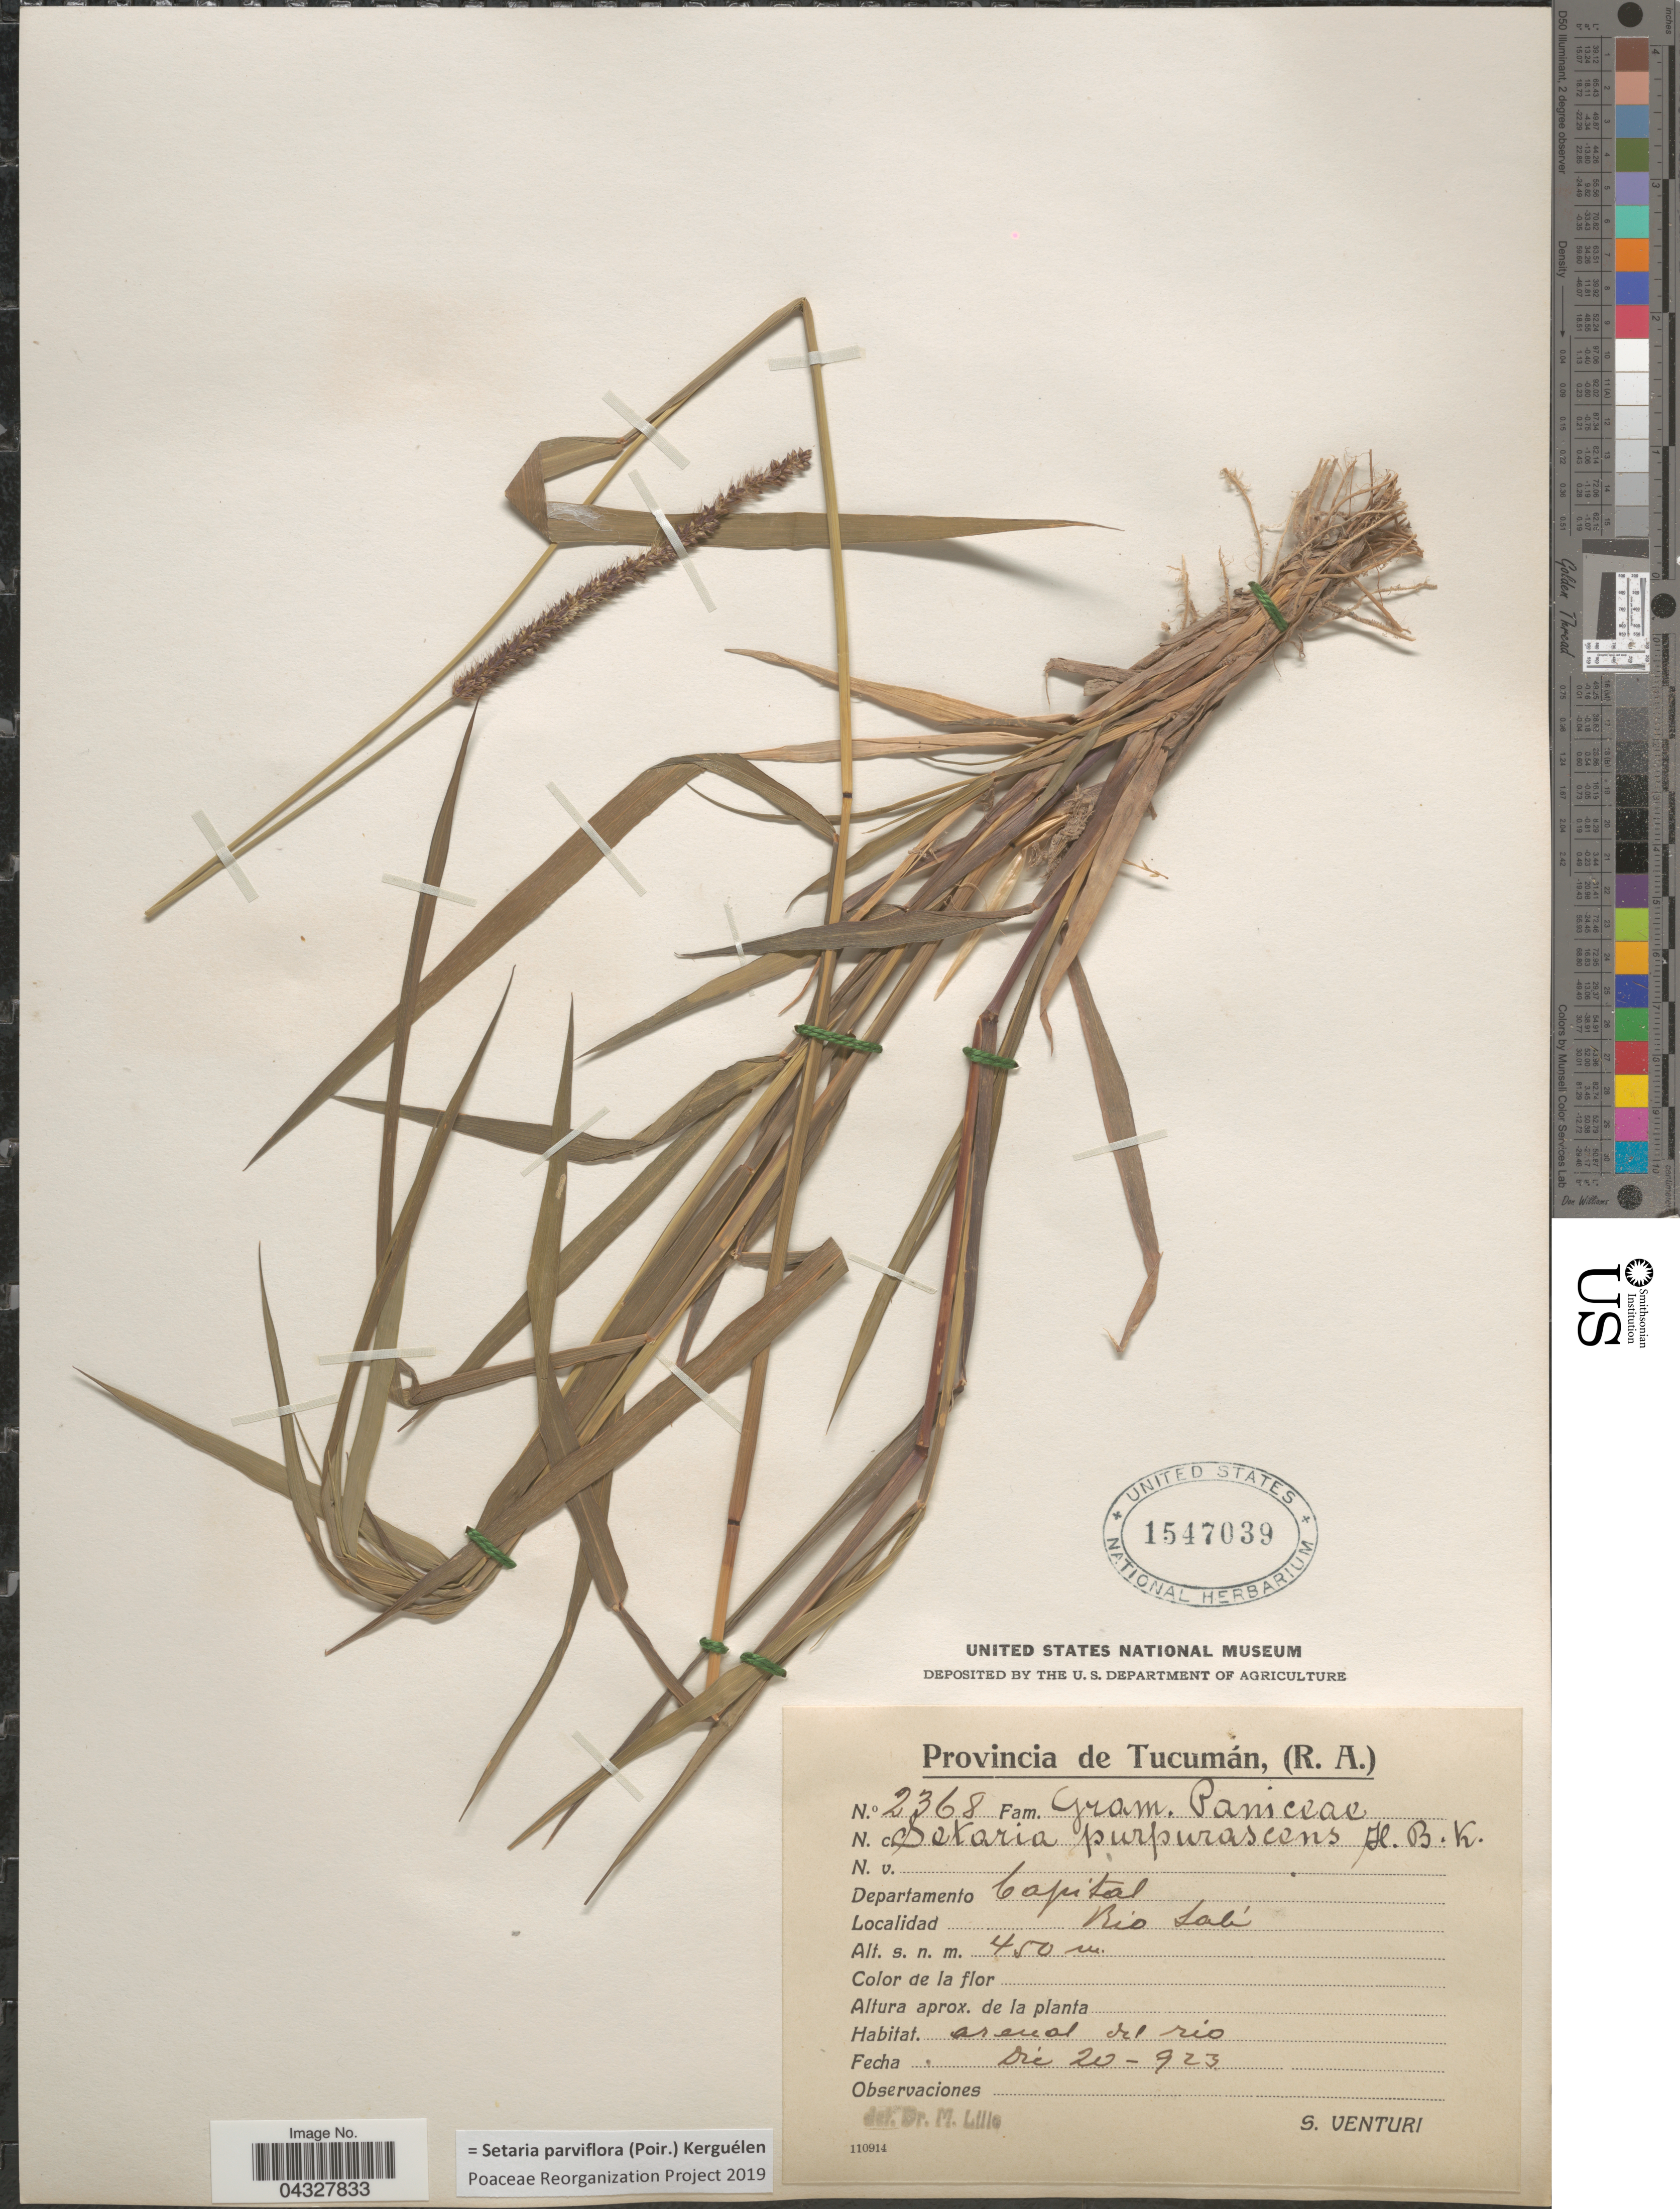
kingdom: Plantae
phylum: Tracheophyta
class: Liliopsida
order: Poales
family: Poaceae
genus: Setaria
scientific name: Setaria parviflora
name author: (Poir.) Kerguélen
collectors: S. Venturi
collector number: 2368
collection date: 1923-12-20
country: Argentina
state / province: Tucuman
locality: Departamento Capital. Rio Salí.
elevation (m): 450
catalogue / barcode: US 1547039